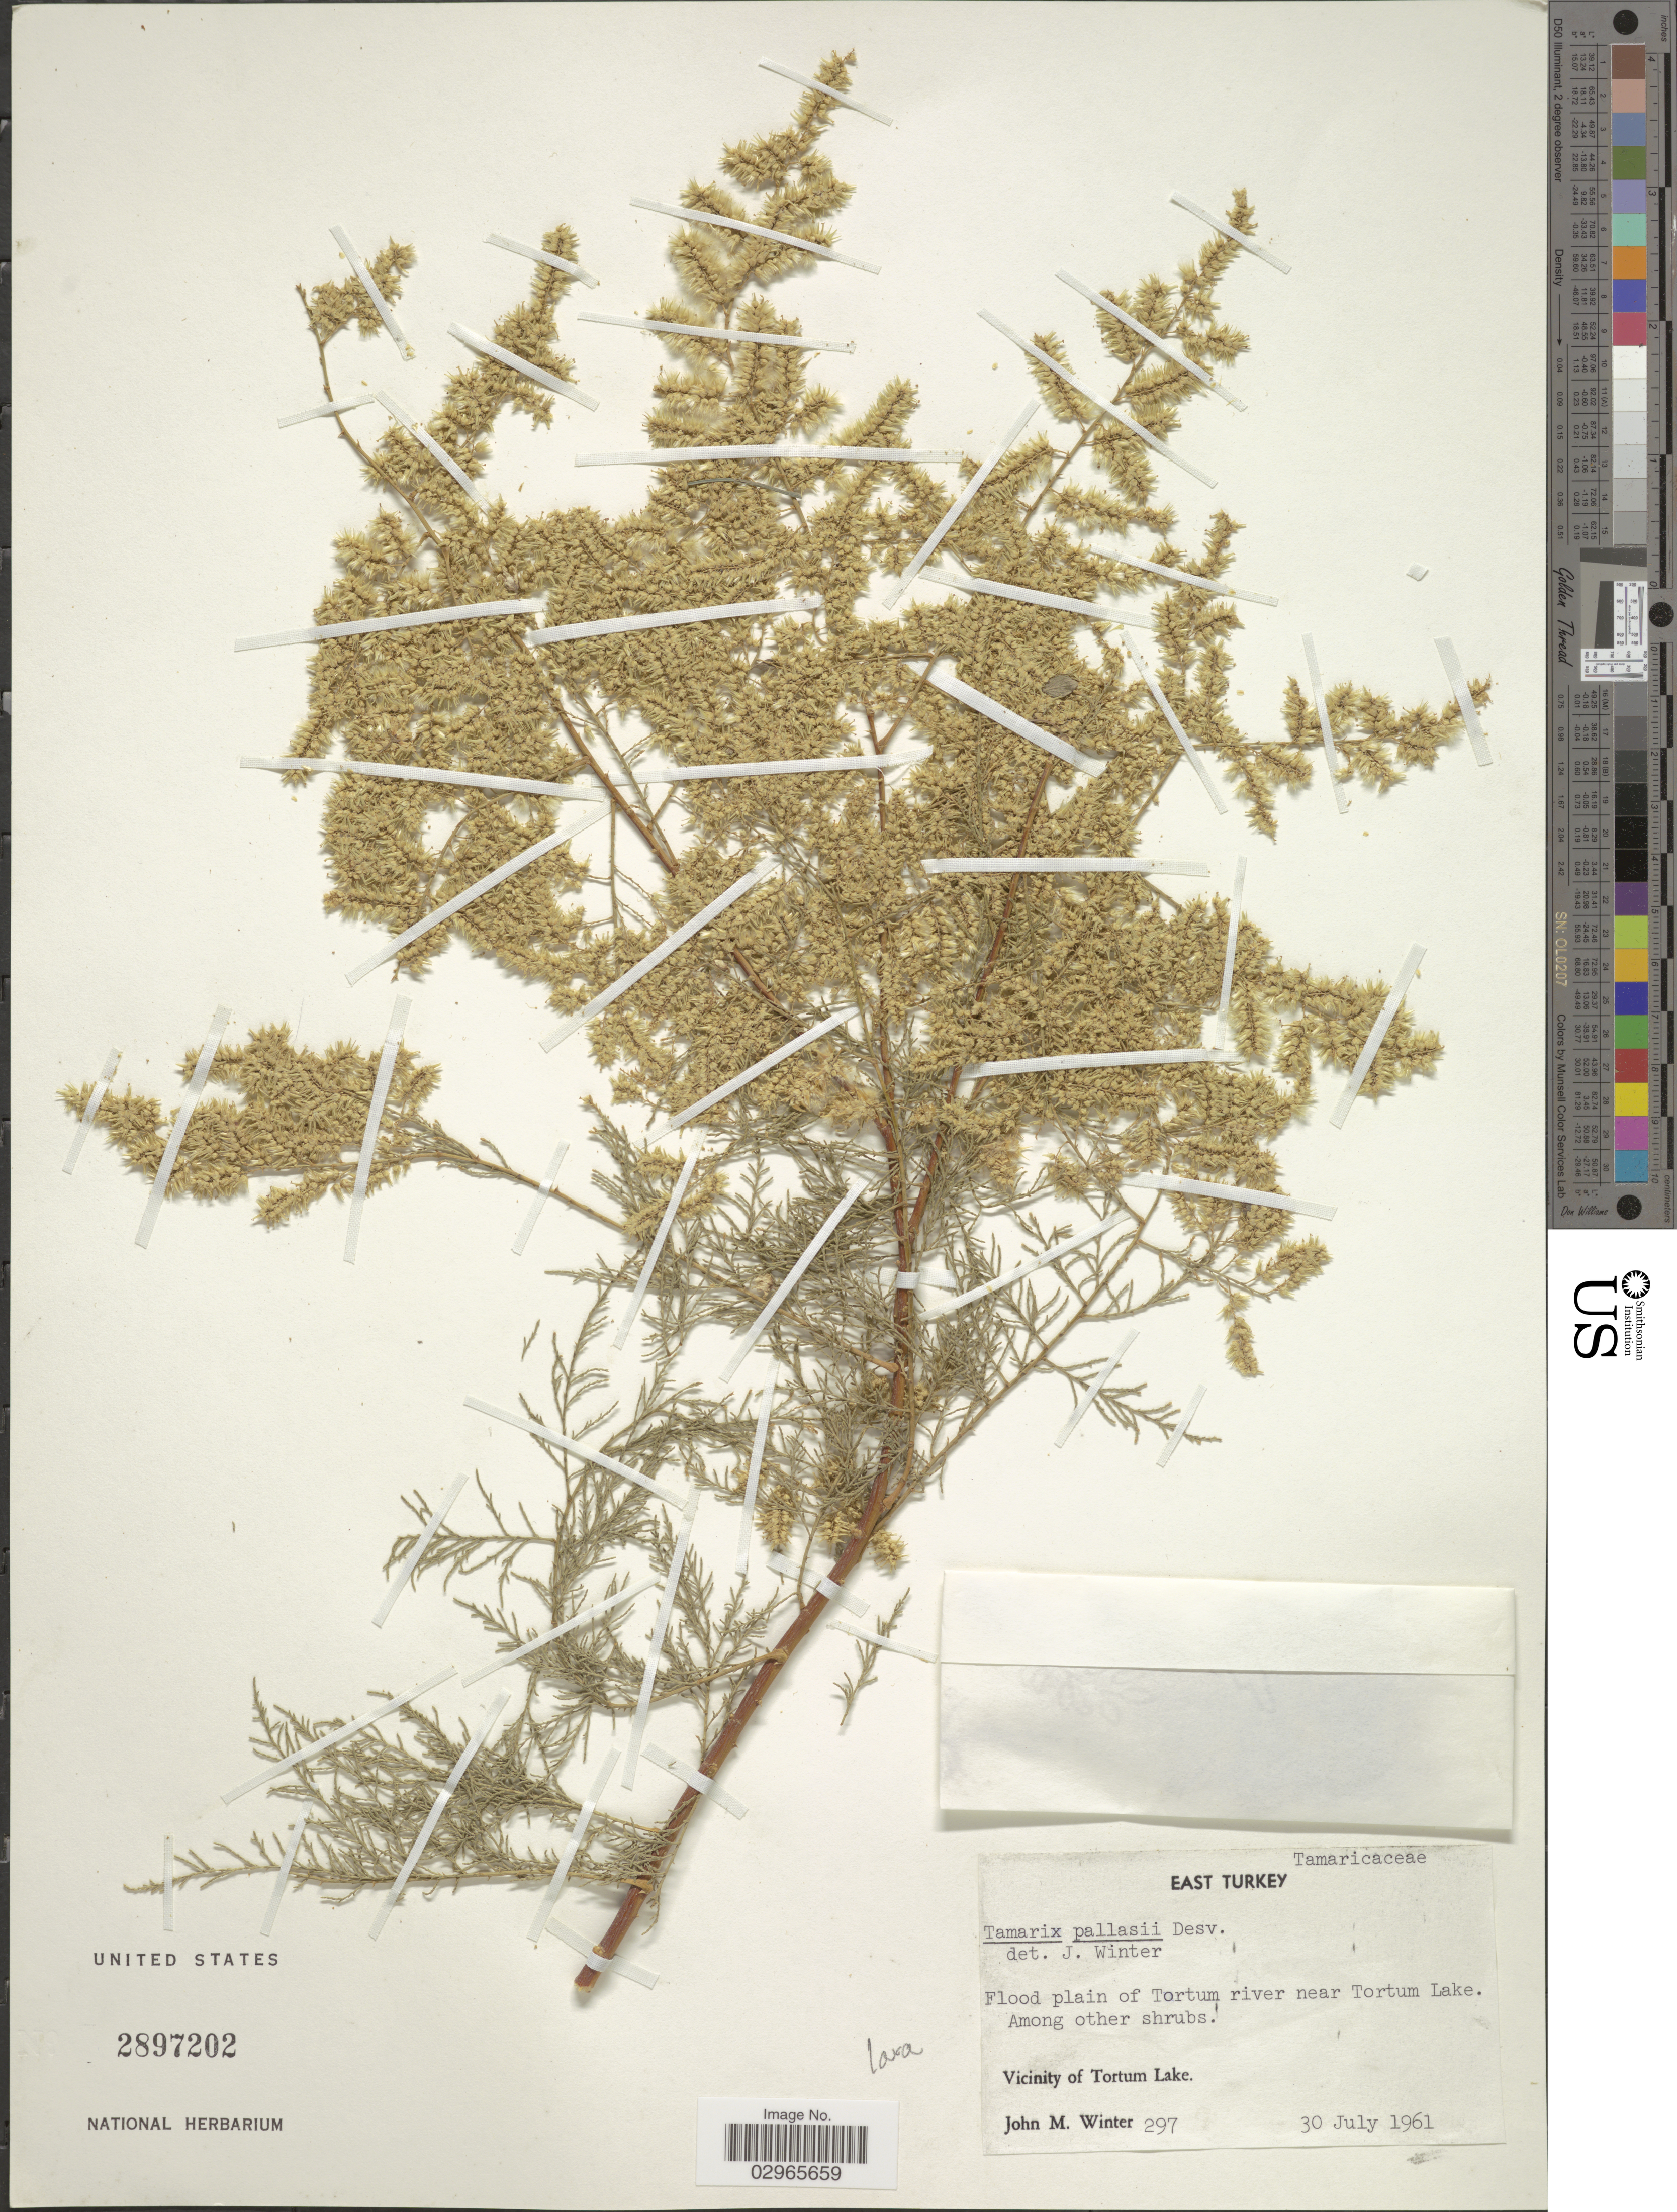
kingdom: Plantae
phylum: Tracheophyta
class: Magnoliopsida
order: Caryophyllales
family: Tamaricaceae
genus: Tamarix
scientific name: Tamarix pallasii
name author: Desv.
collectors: J. M. Winter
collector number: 297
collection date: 1961-07-30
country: Turkey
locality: East Turkey. Flood plain of Tortum river near Tortum Lake. Vicinity of Tortum Lake.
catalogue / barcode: US 2897202